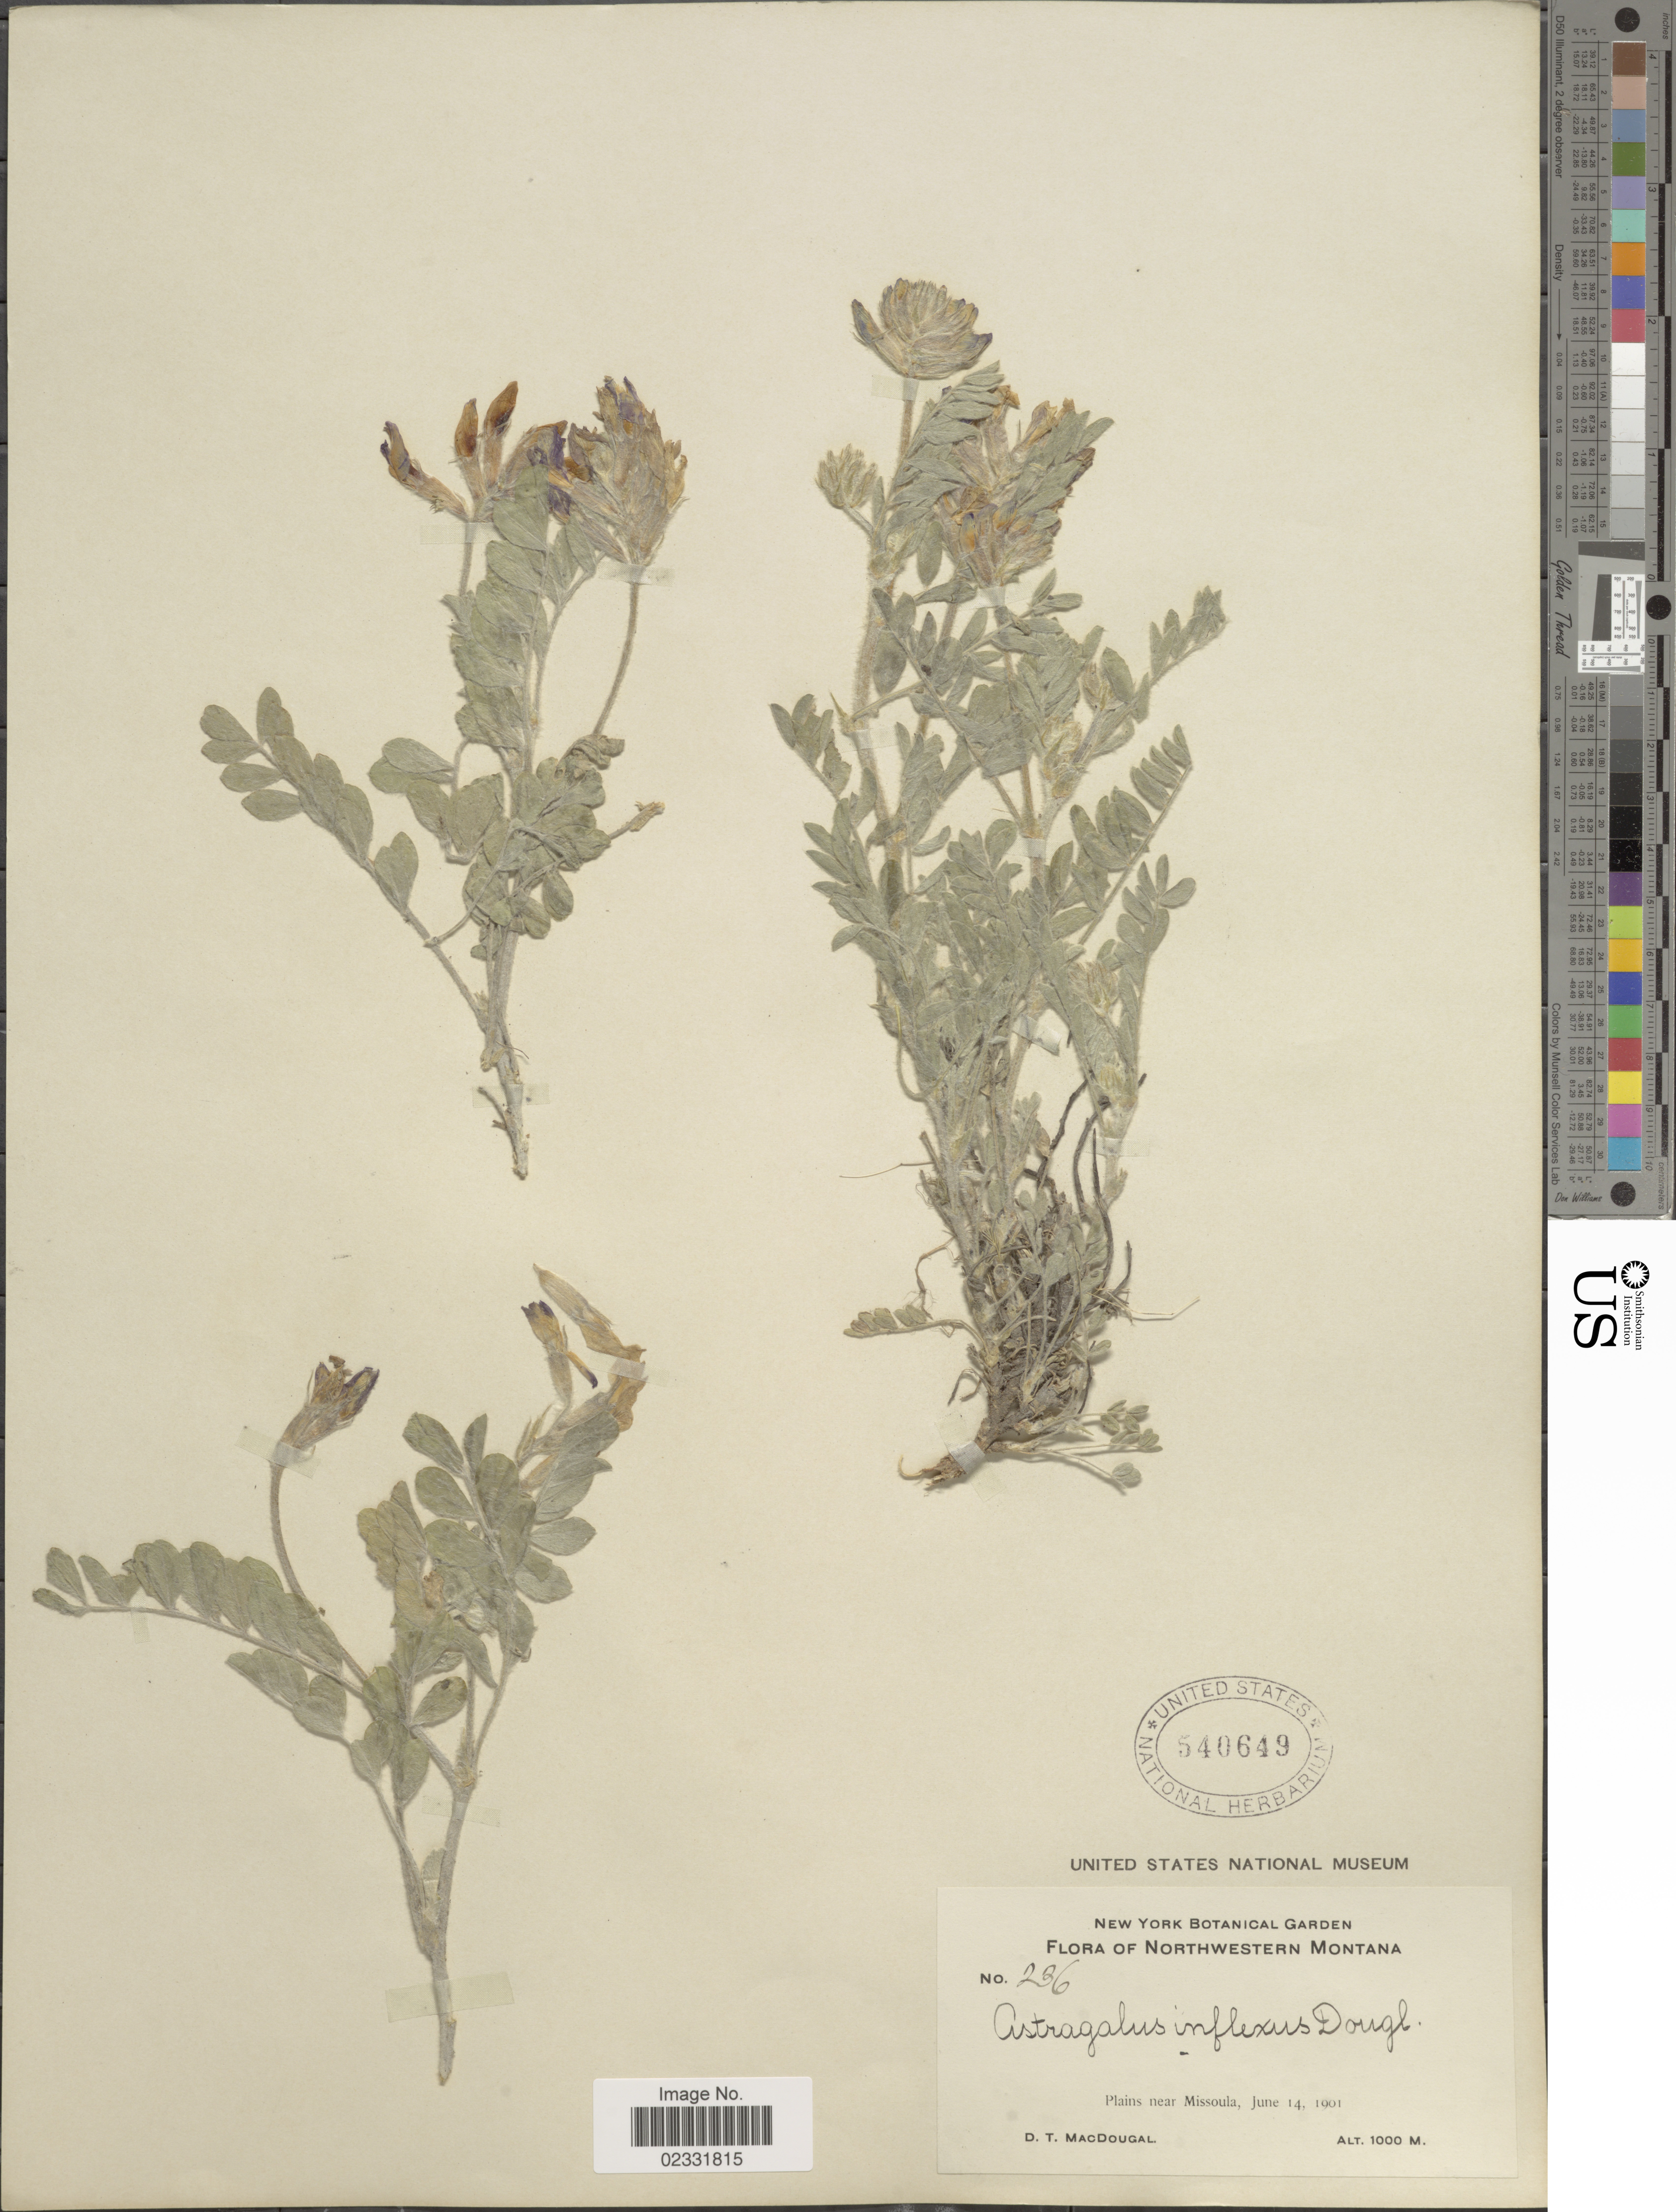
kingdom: Plantae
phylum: Tracheophyta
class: Magnoliopsida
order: Fabales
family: Fabaceae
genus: Astragalus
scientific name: Astragalus inflexus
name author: Douglas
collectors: D. T. MacDougal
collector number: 236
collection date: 1901-06-14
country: United States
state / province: Montana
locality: Northwestern Montana, plains near Missoula.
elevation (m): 1000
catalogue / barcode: US 540649